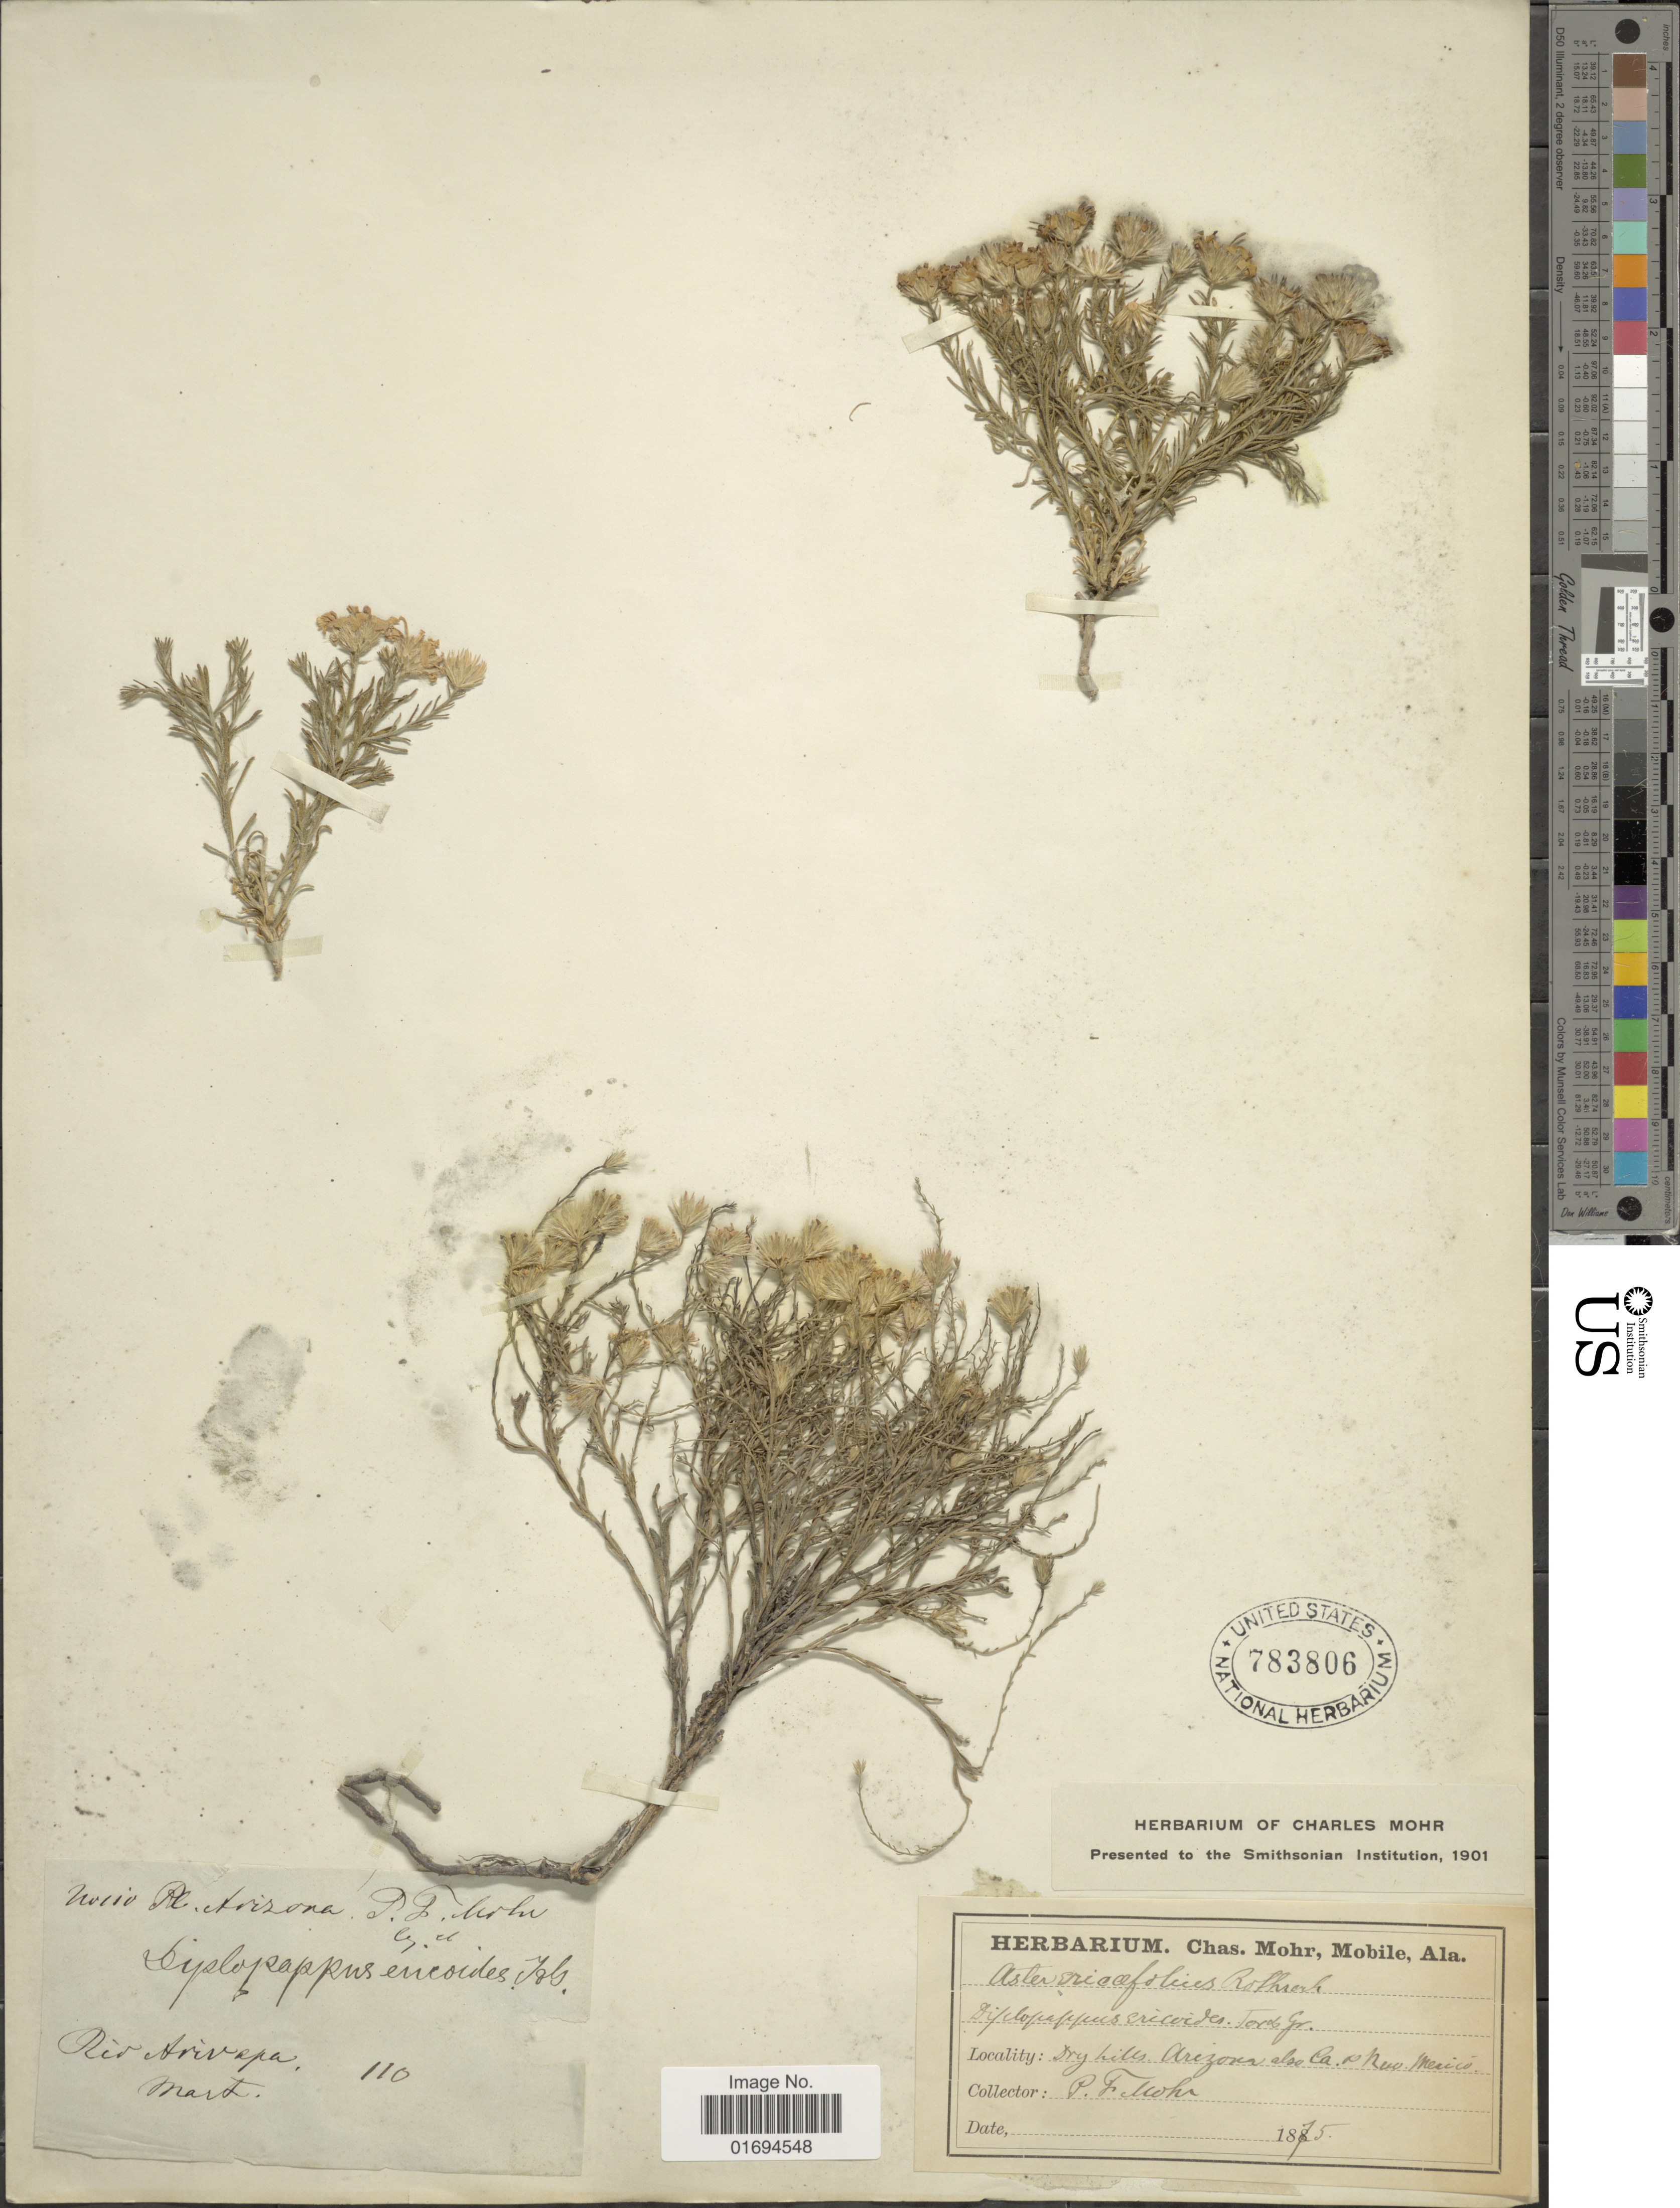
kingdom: Plantae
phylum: Tracheophyta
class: Magnoliopsida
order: Asterales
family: Asteraceae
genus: Chaetopappa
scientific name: Chaetopappa ericoides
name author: (Torr.) G.L. Nesom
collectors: P. F. Mohr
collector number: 110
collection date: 1875-03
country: United States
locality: Arizona, also Ca. a New Mexico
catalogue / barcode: US 783806